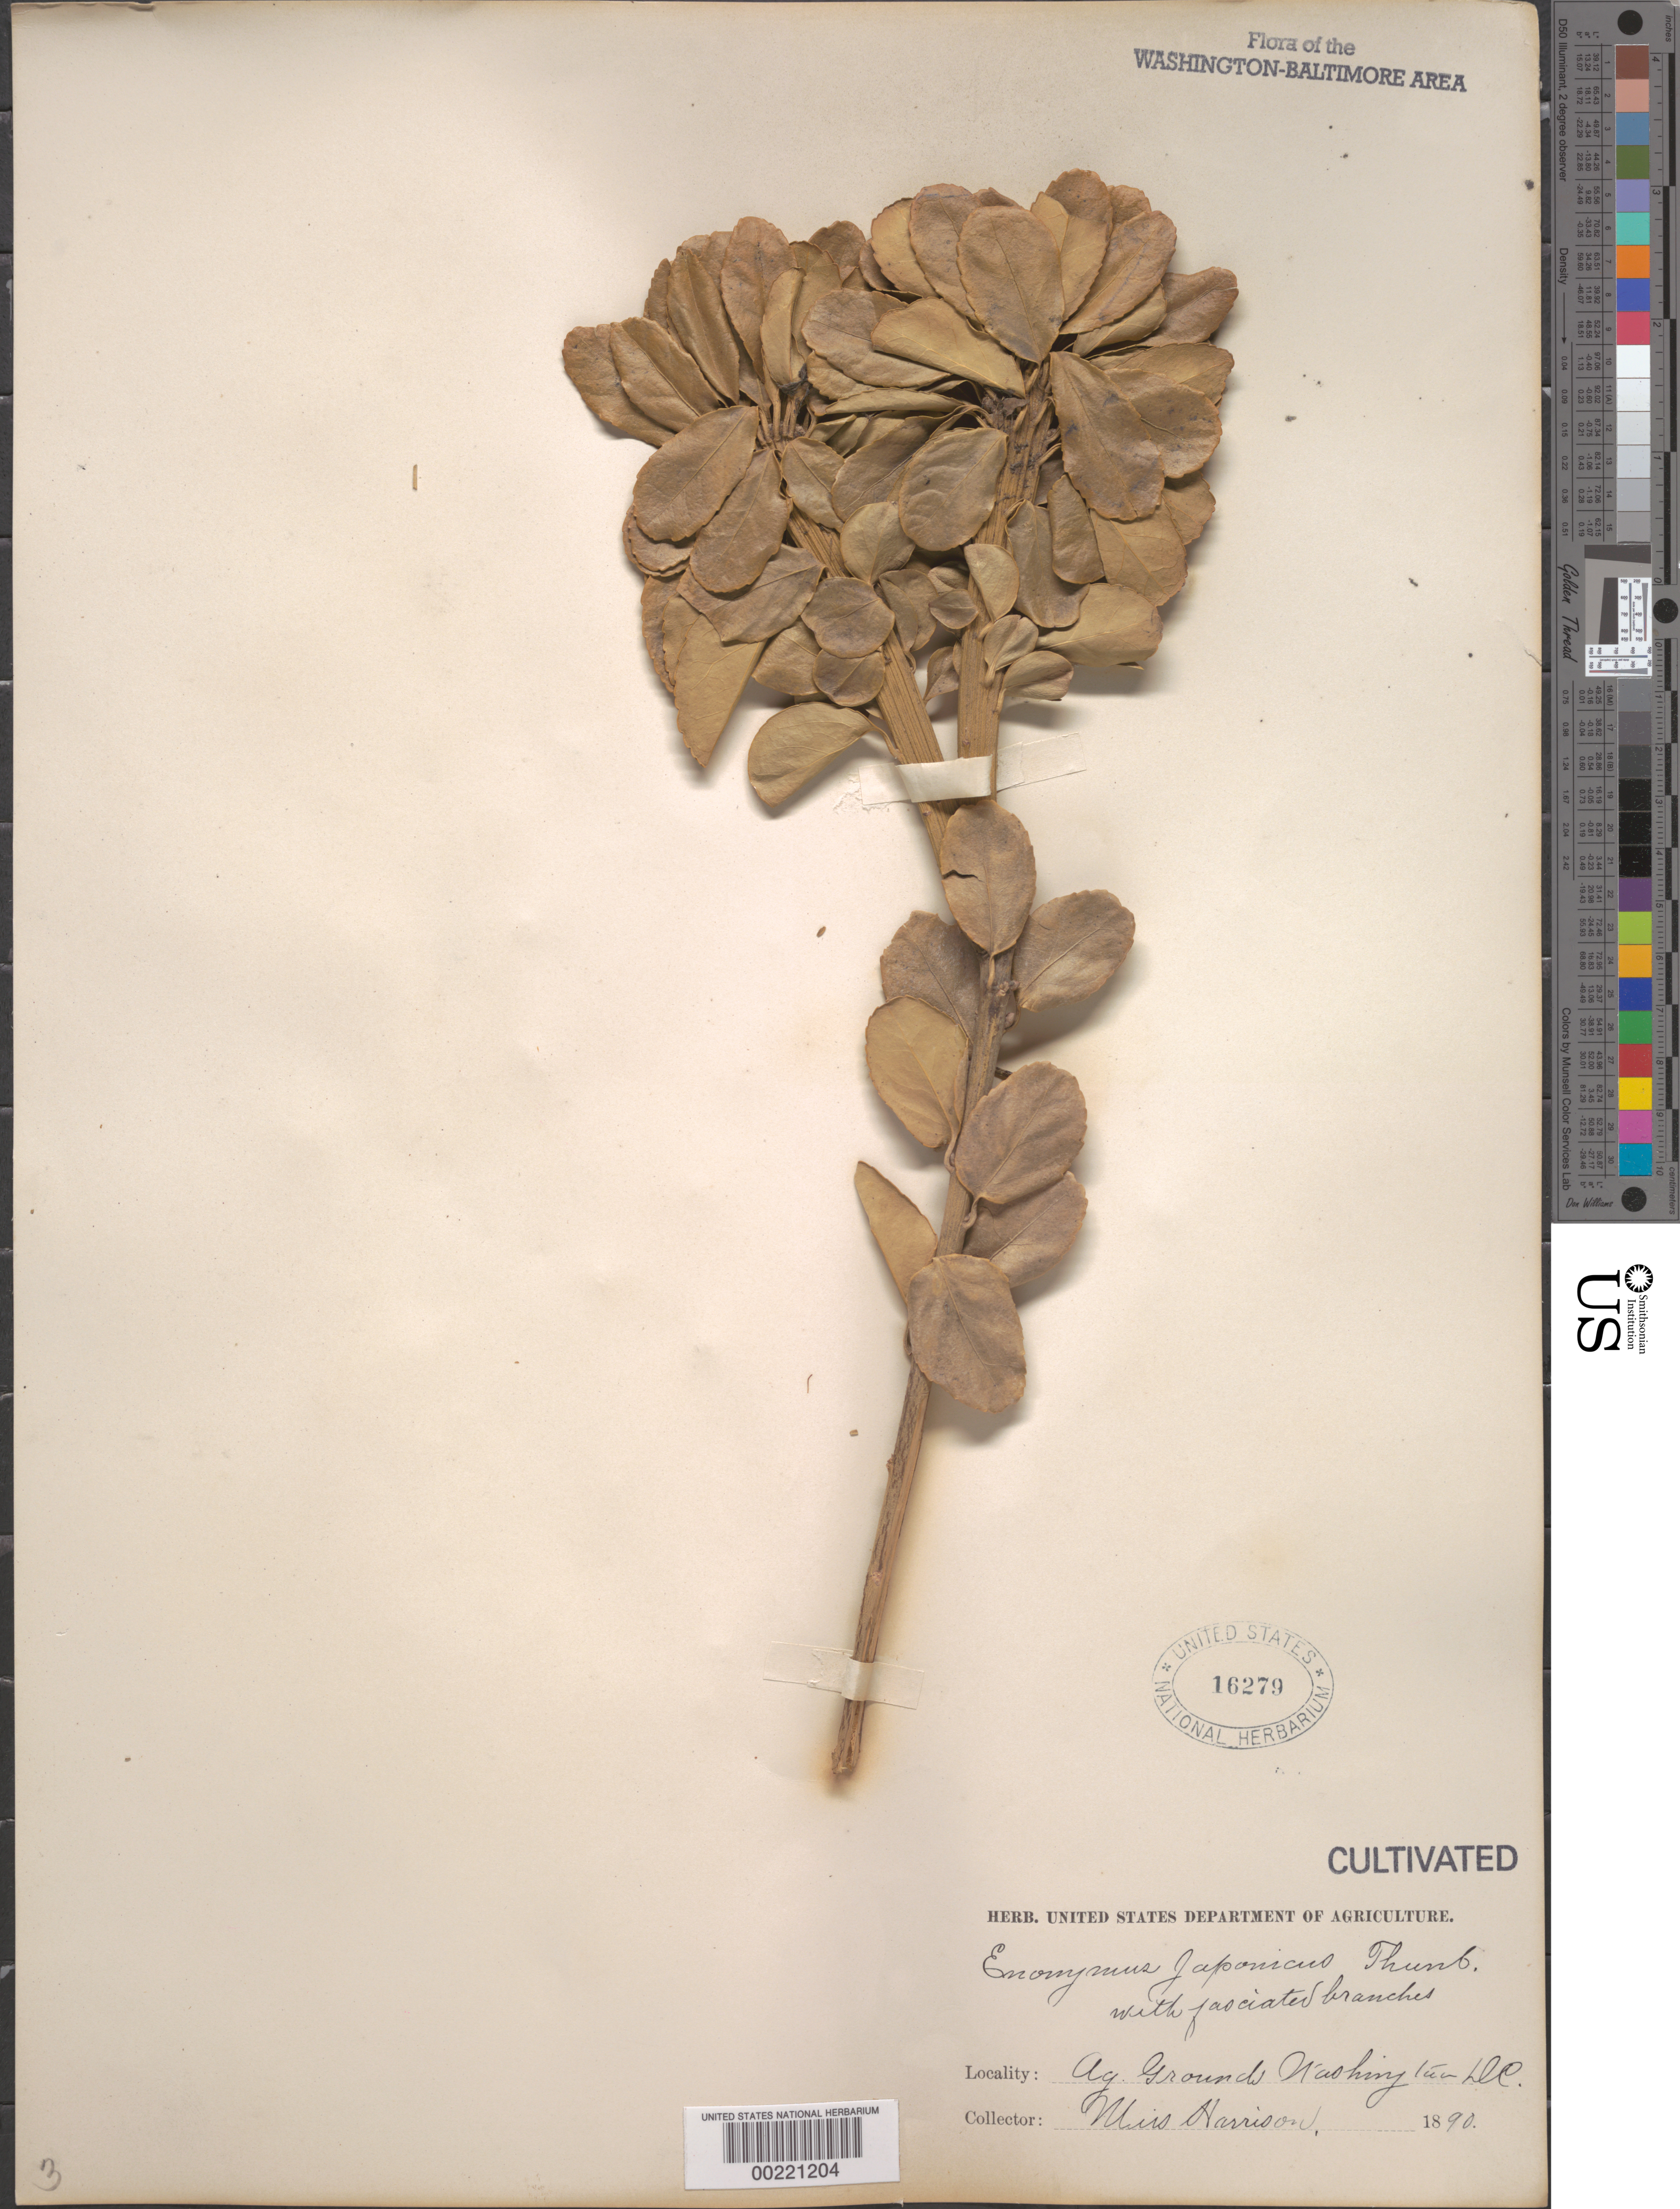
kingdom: Plantae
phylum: Tracheophyta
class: Magnoliopsida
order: Celastrales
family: Celastraceae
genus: Euonymus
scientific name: Euonymus japonicus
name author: Thunb.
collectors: Miss Harrison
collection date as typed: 1890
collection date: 1890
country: United States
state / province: District of Columbia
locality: Department of Agriculture Grounds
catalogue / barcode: US 16279